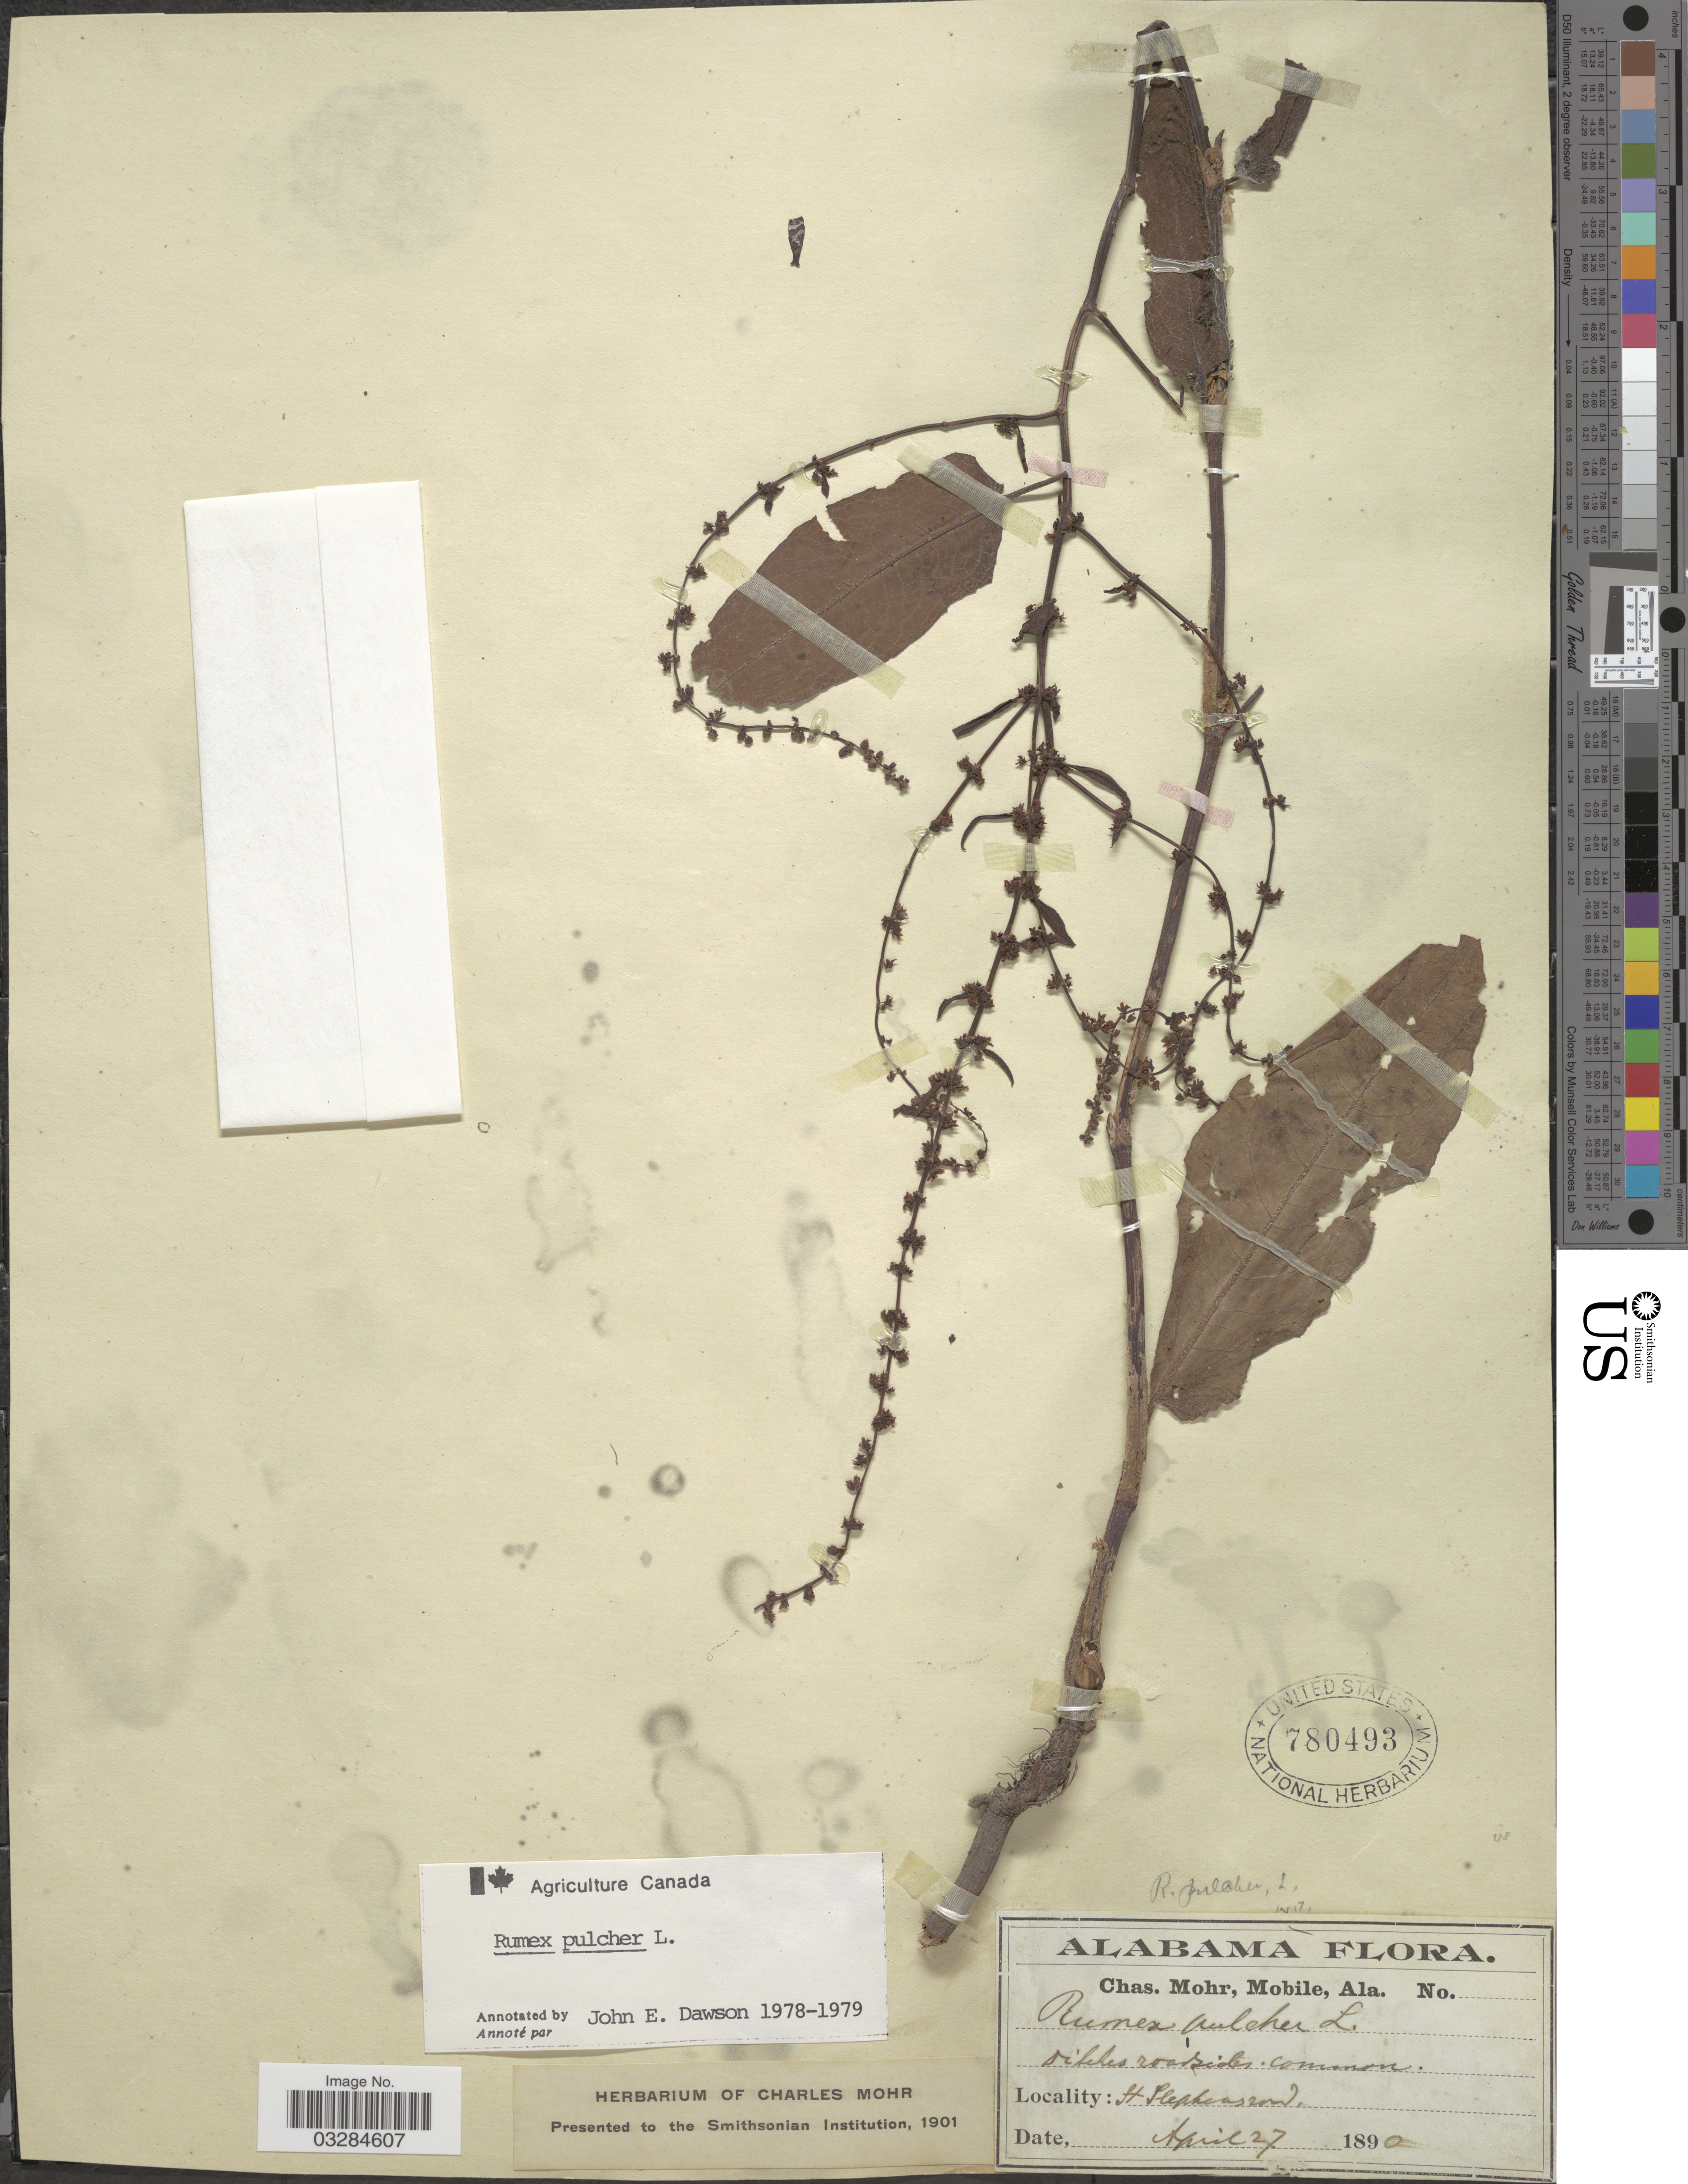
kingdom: Plantae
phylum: Tracheophyta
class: Magnoliopsida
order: Caryophyllales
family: Polygonaceae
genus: Rumex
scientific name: Rumex pulcher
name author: L.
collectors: Mohr, C. T. (herbarium)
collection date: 1890-04-27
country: United States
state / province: Alabama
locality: Ditches roadsides, Mobile, St. Stephenson.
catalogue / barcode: US 780493